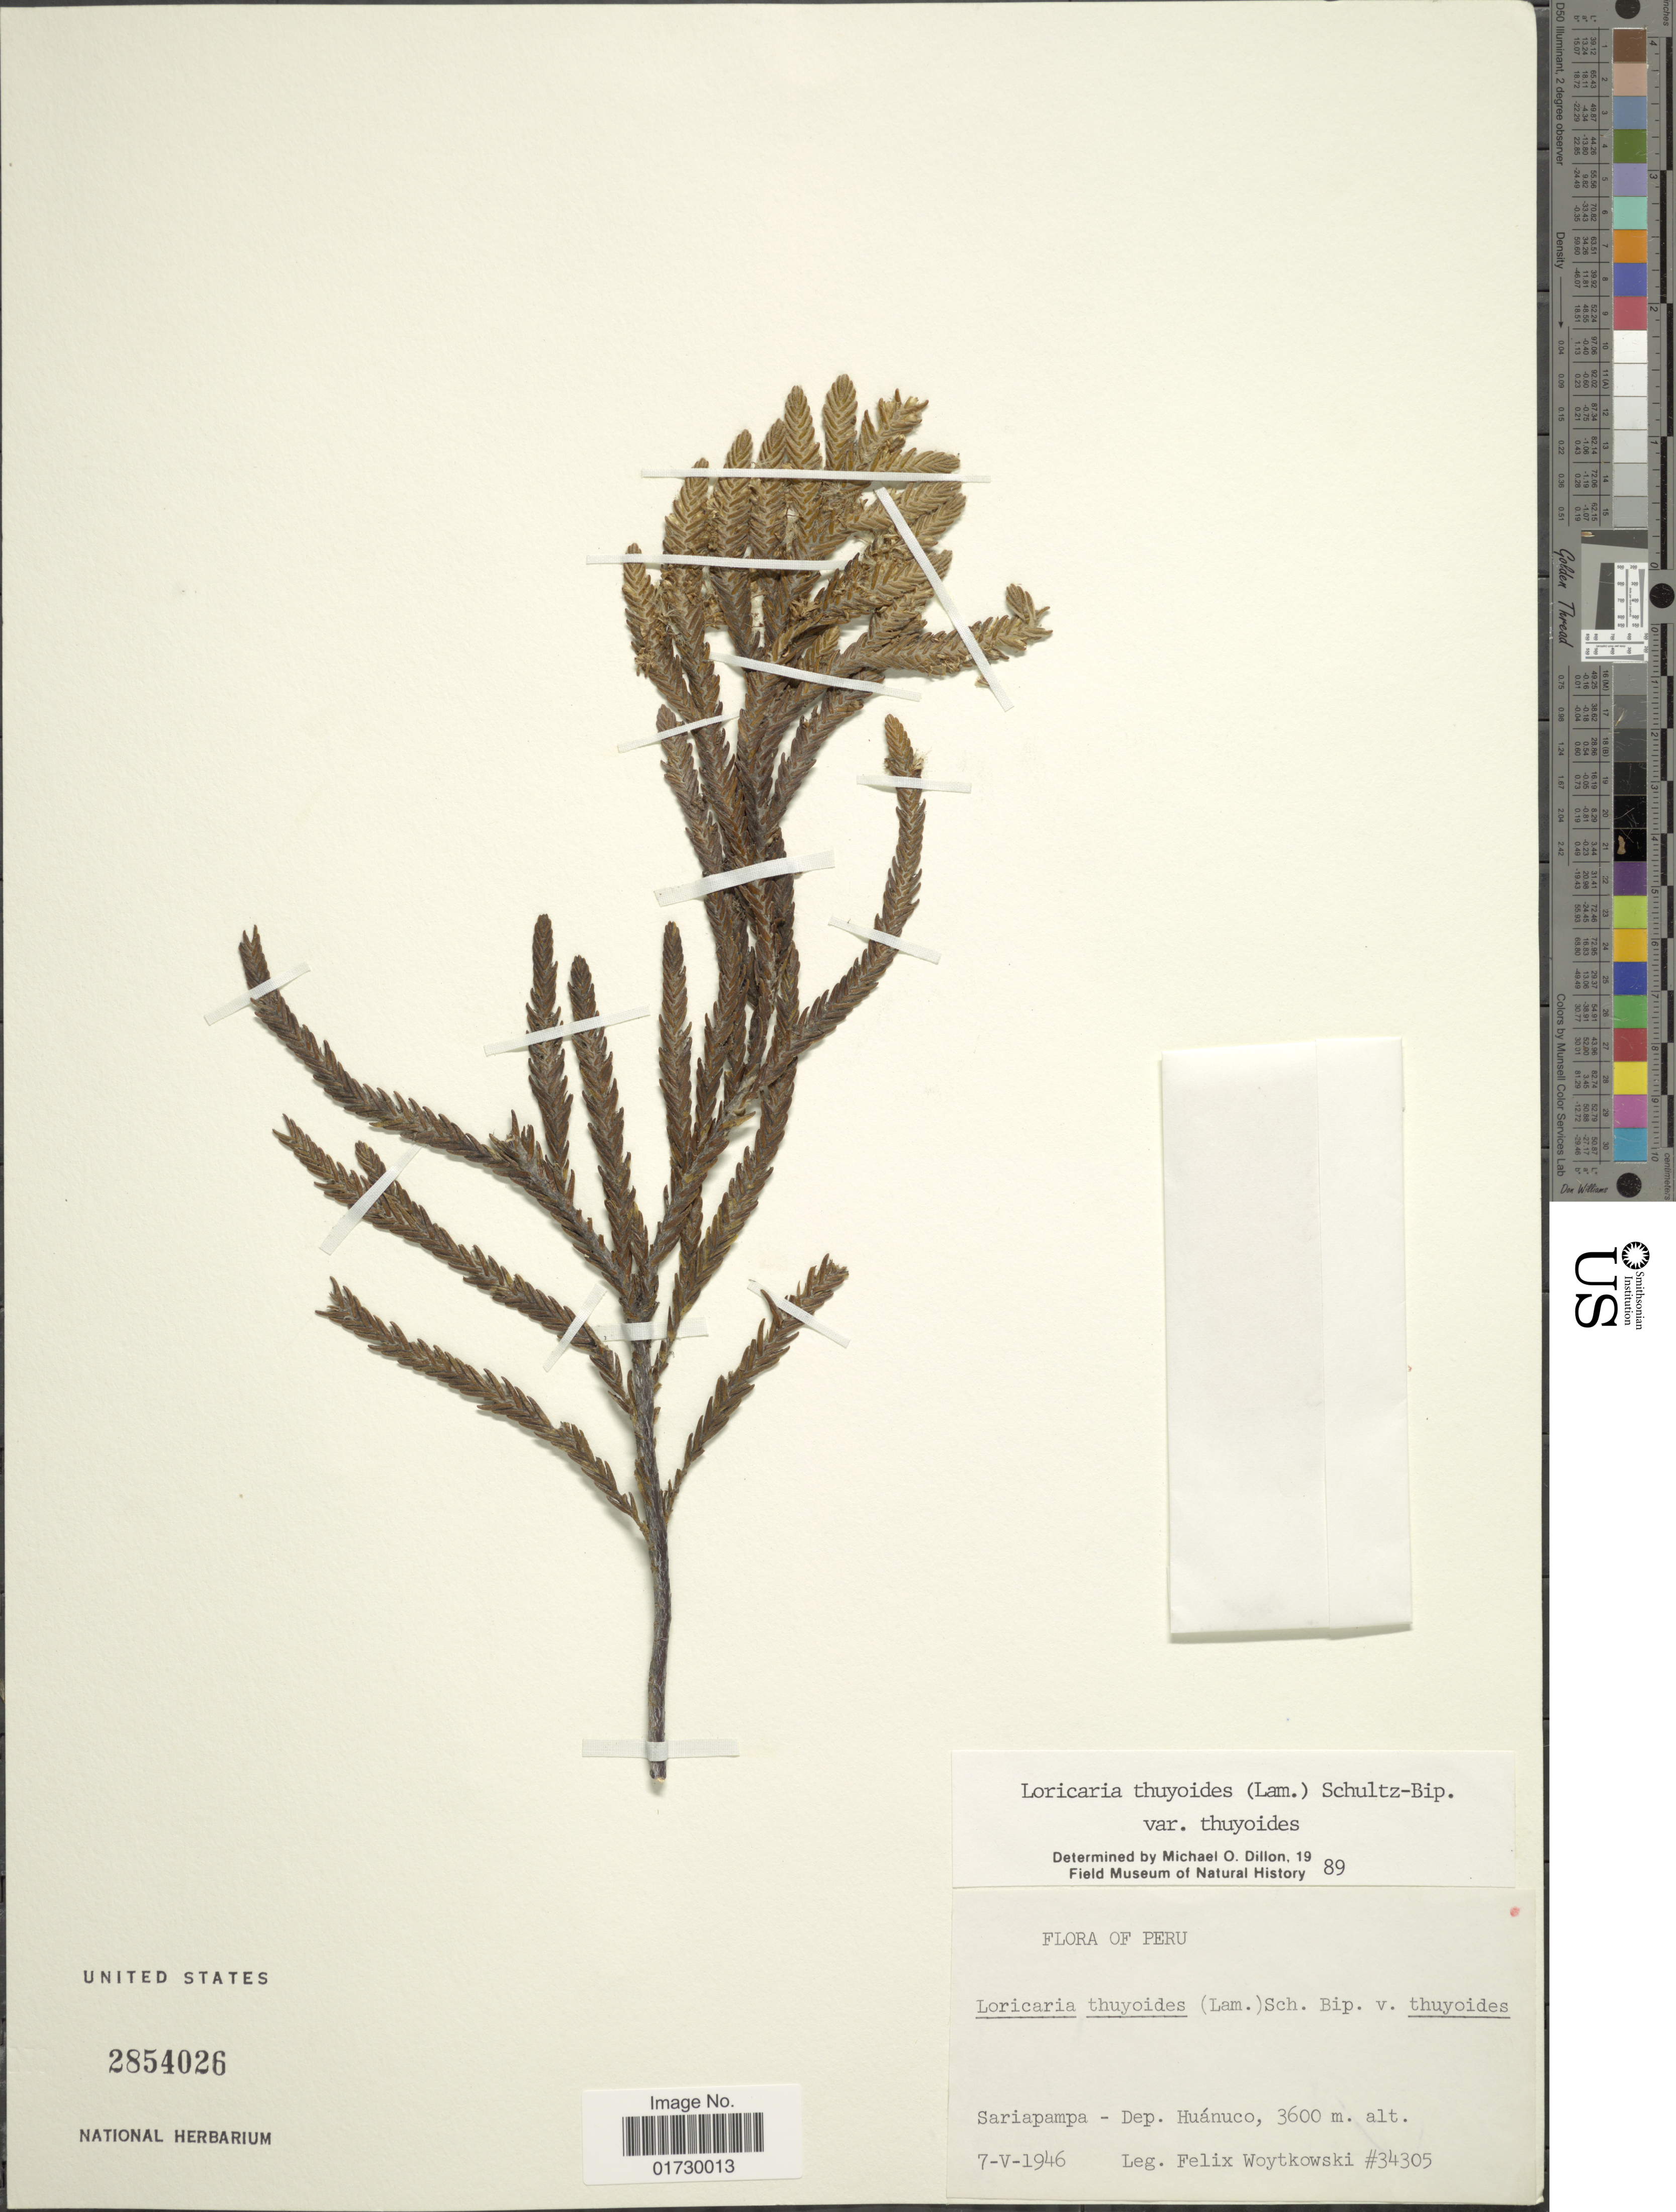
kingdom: Plantae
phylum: Tracheophyta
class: Magnoliopsida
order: Asterales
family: Asteraceae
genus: Loricaria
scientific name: Loricaria thuyoides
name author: (Lam.) Sch. Bip.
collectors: F. Woytkowski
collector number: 34305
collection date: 1946-05-07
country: Peru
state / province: Huánuco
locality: Sariapampa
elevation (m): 3600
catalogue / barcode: US 2854026